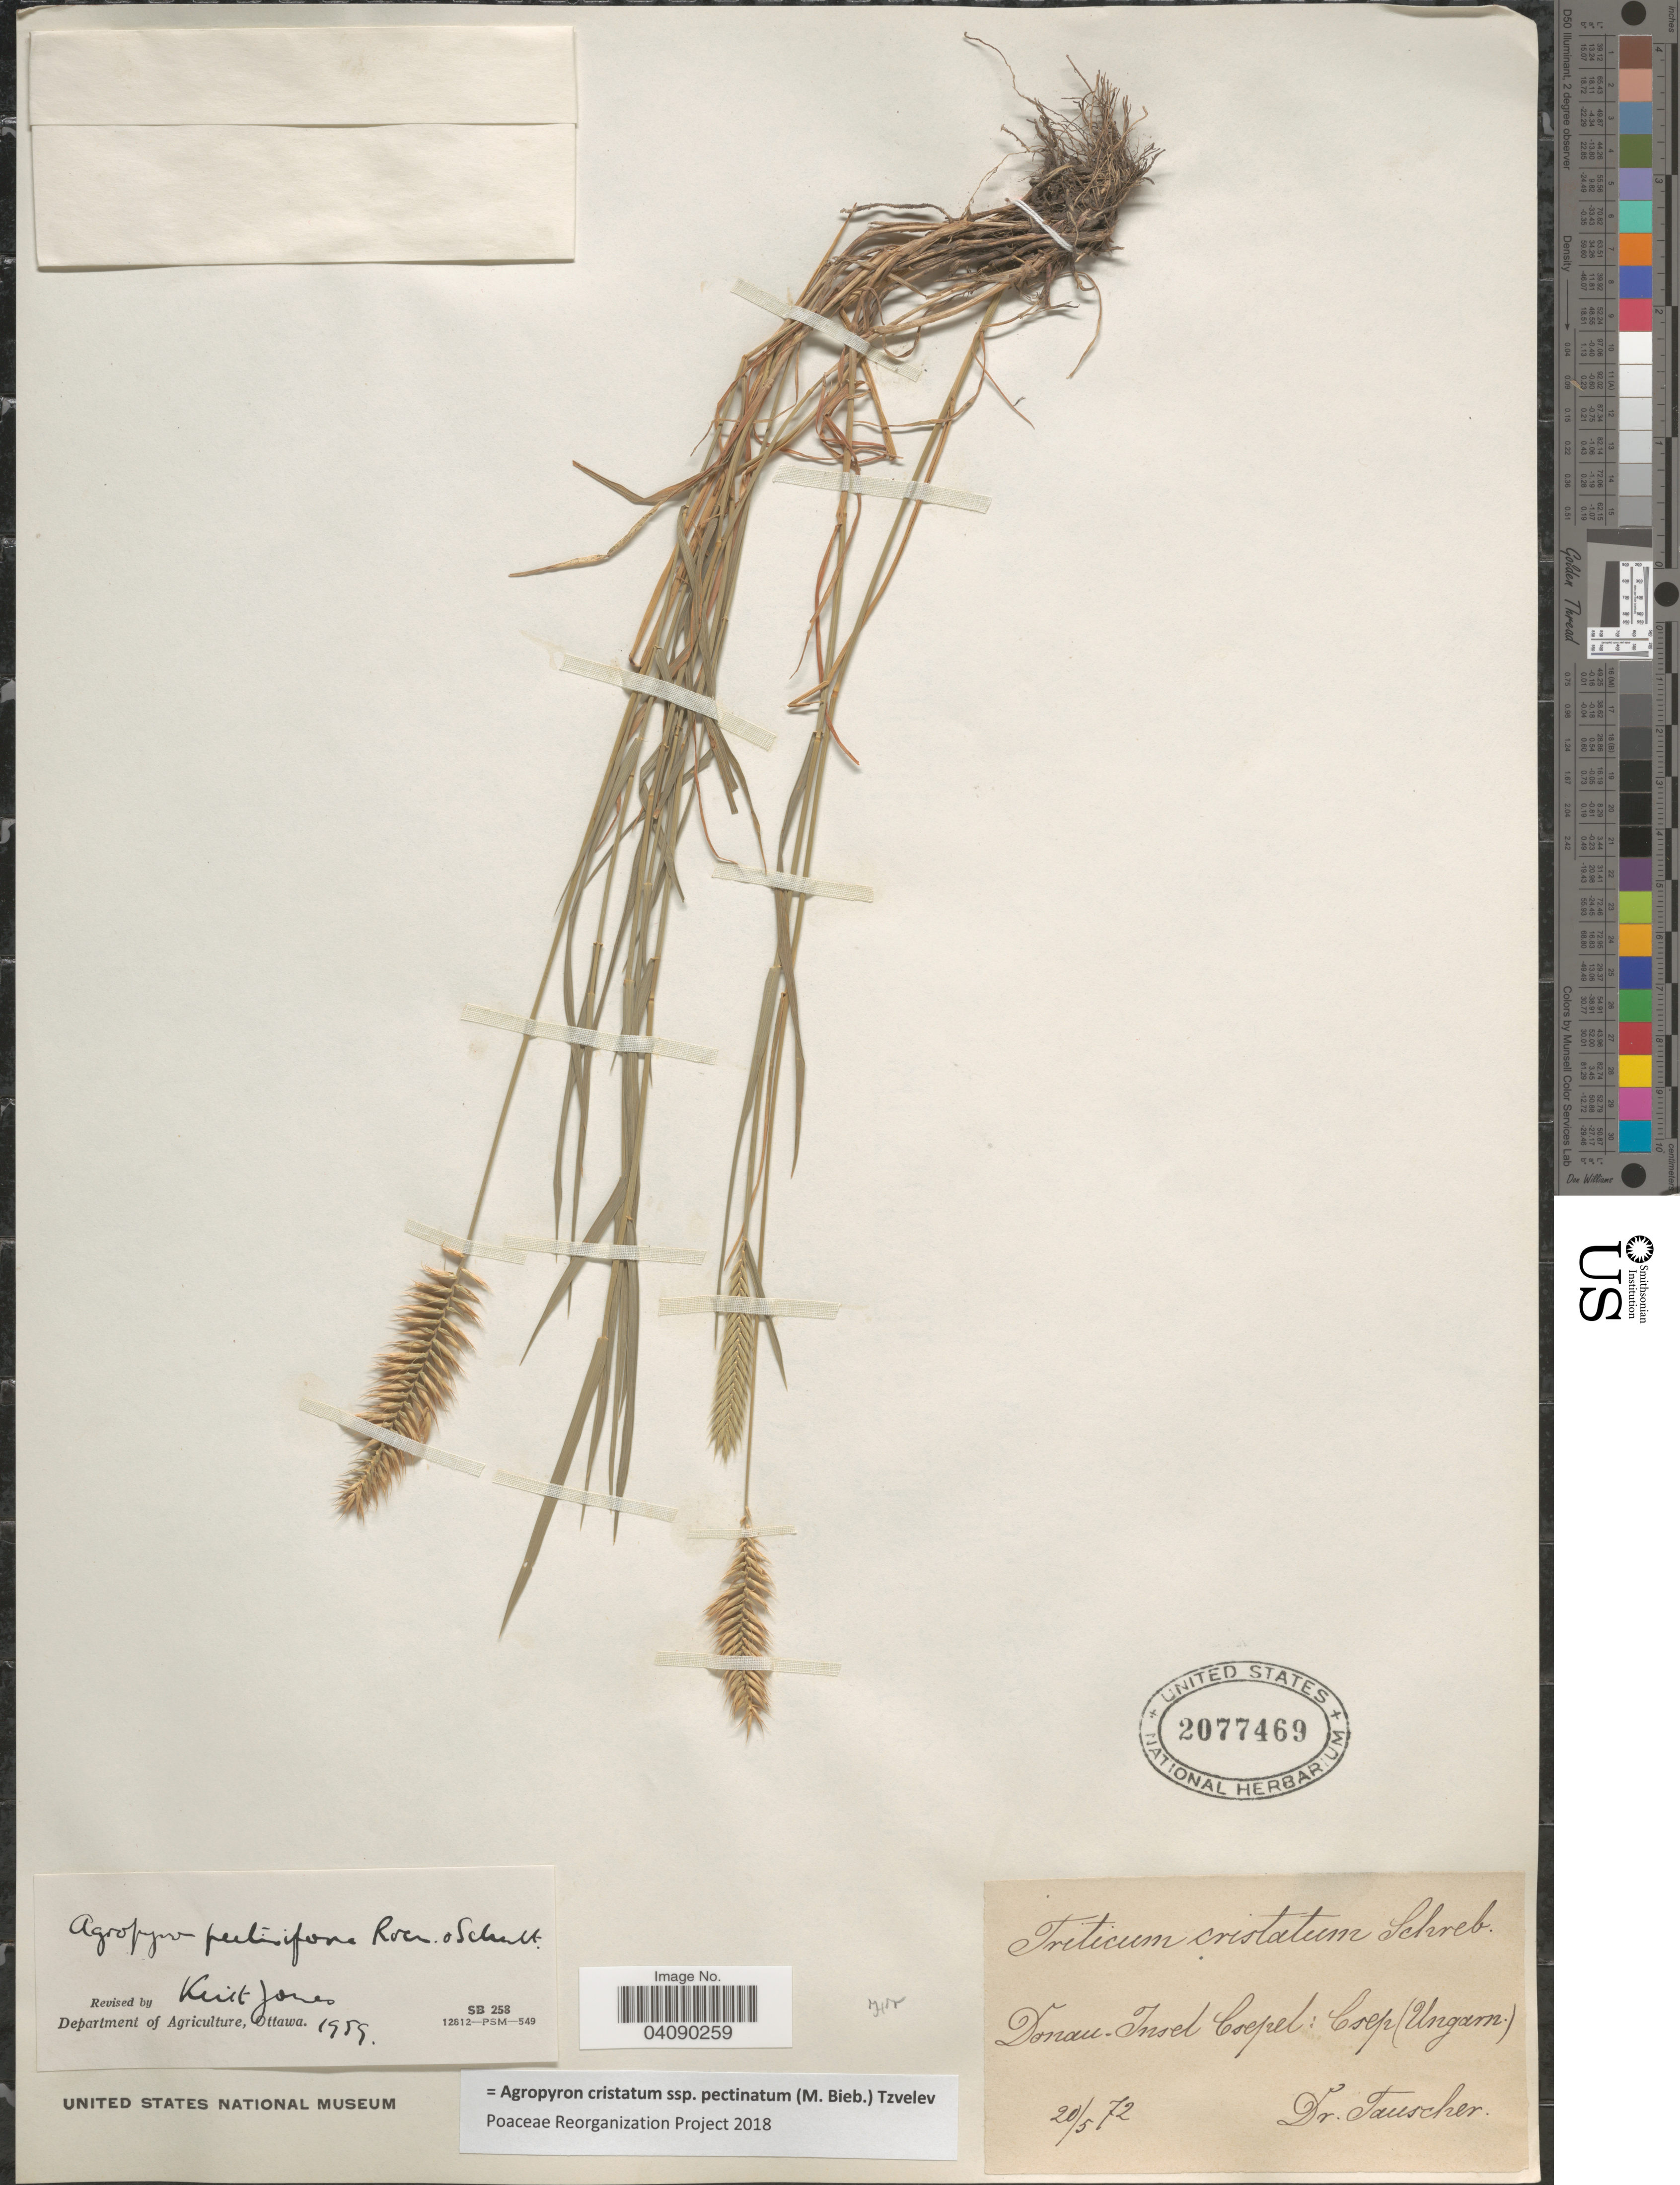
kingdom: Plantae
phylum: Tracheophyta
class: Liliopsida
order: Poales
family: Poaceae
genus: Agropyron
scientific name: Agropyron cristatum subsp. pectinatum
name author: (M. Bieb.) Tzvelev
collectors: Tauscher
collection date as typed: Transcribed d/m/y: 20/5/72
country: Hungary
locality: Donau-Insel Csepel: Csep (Ungarn).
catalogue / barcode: US 2077469